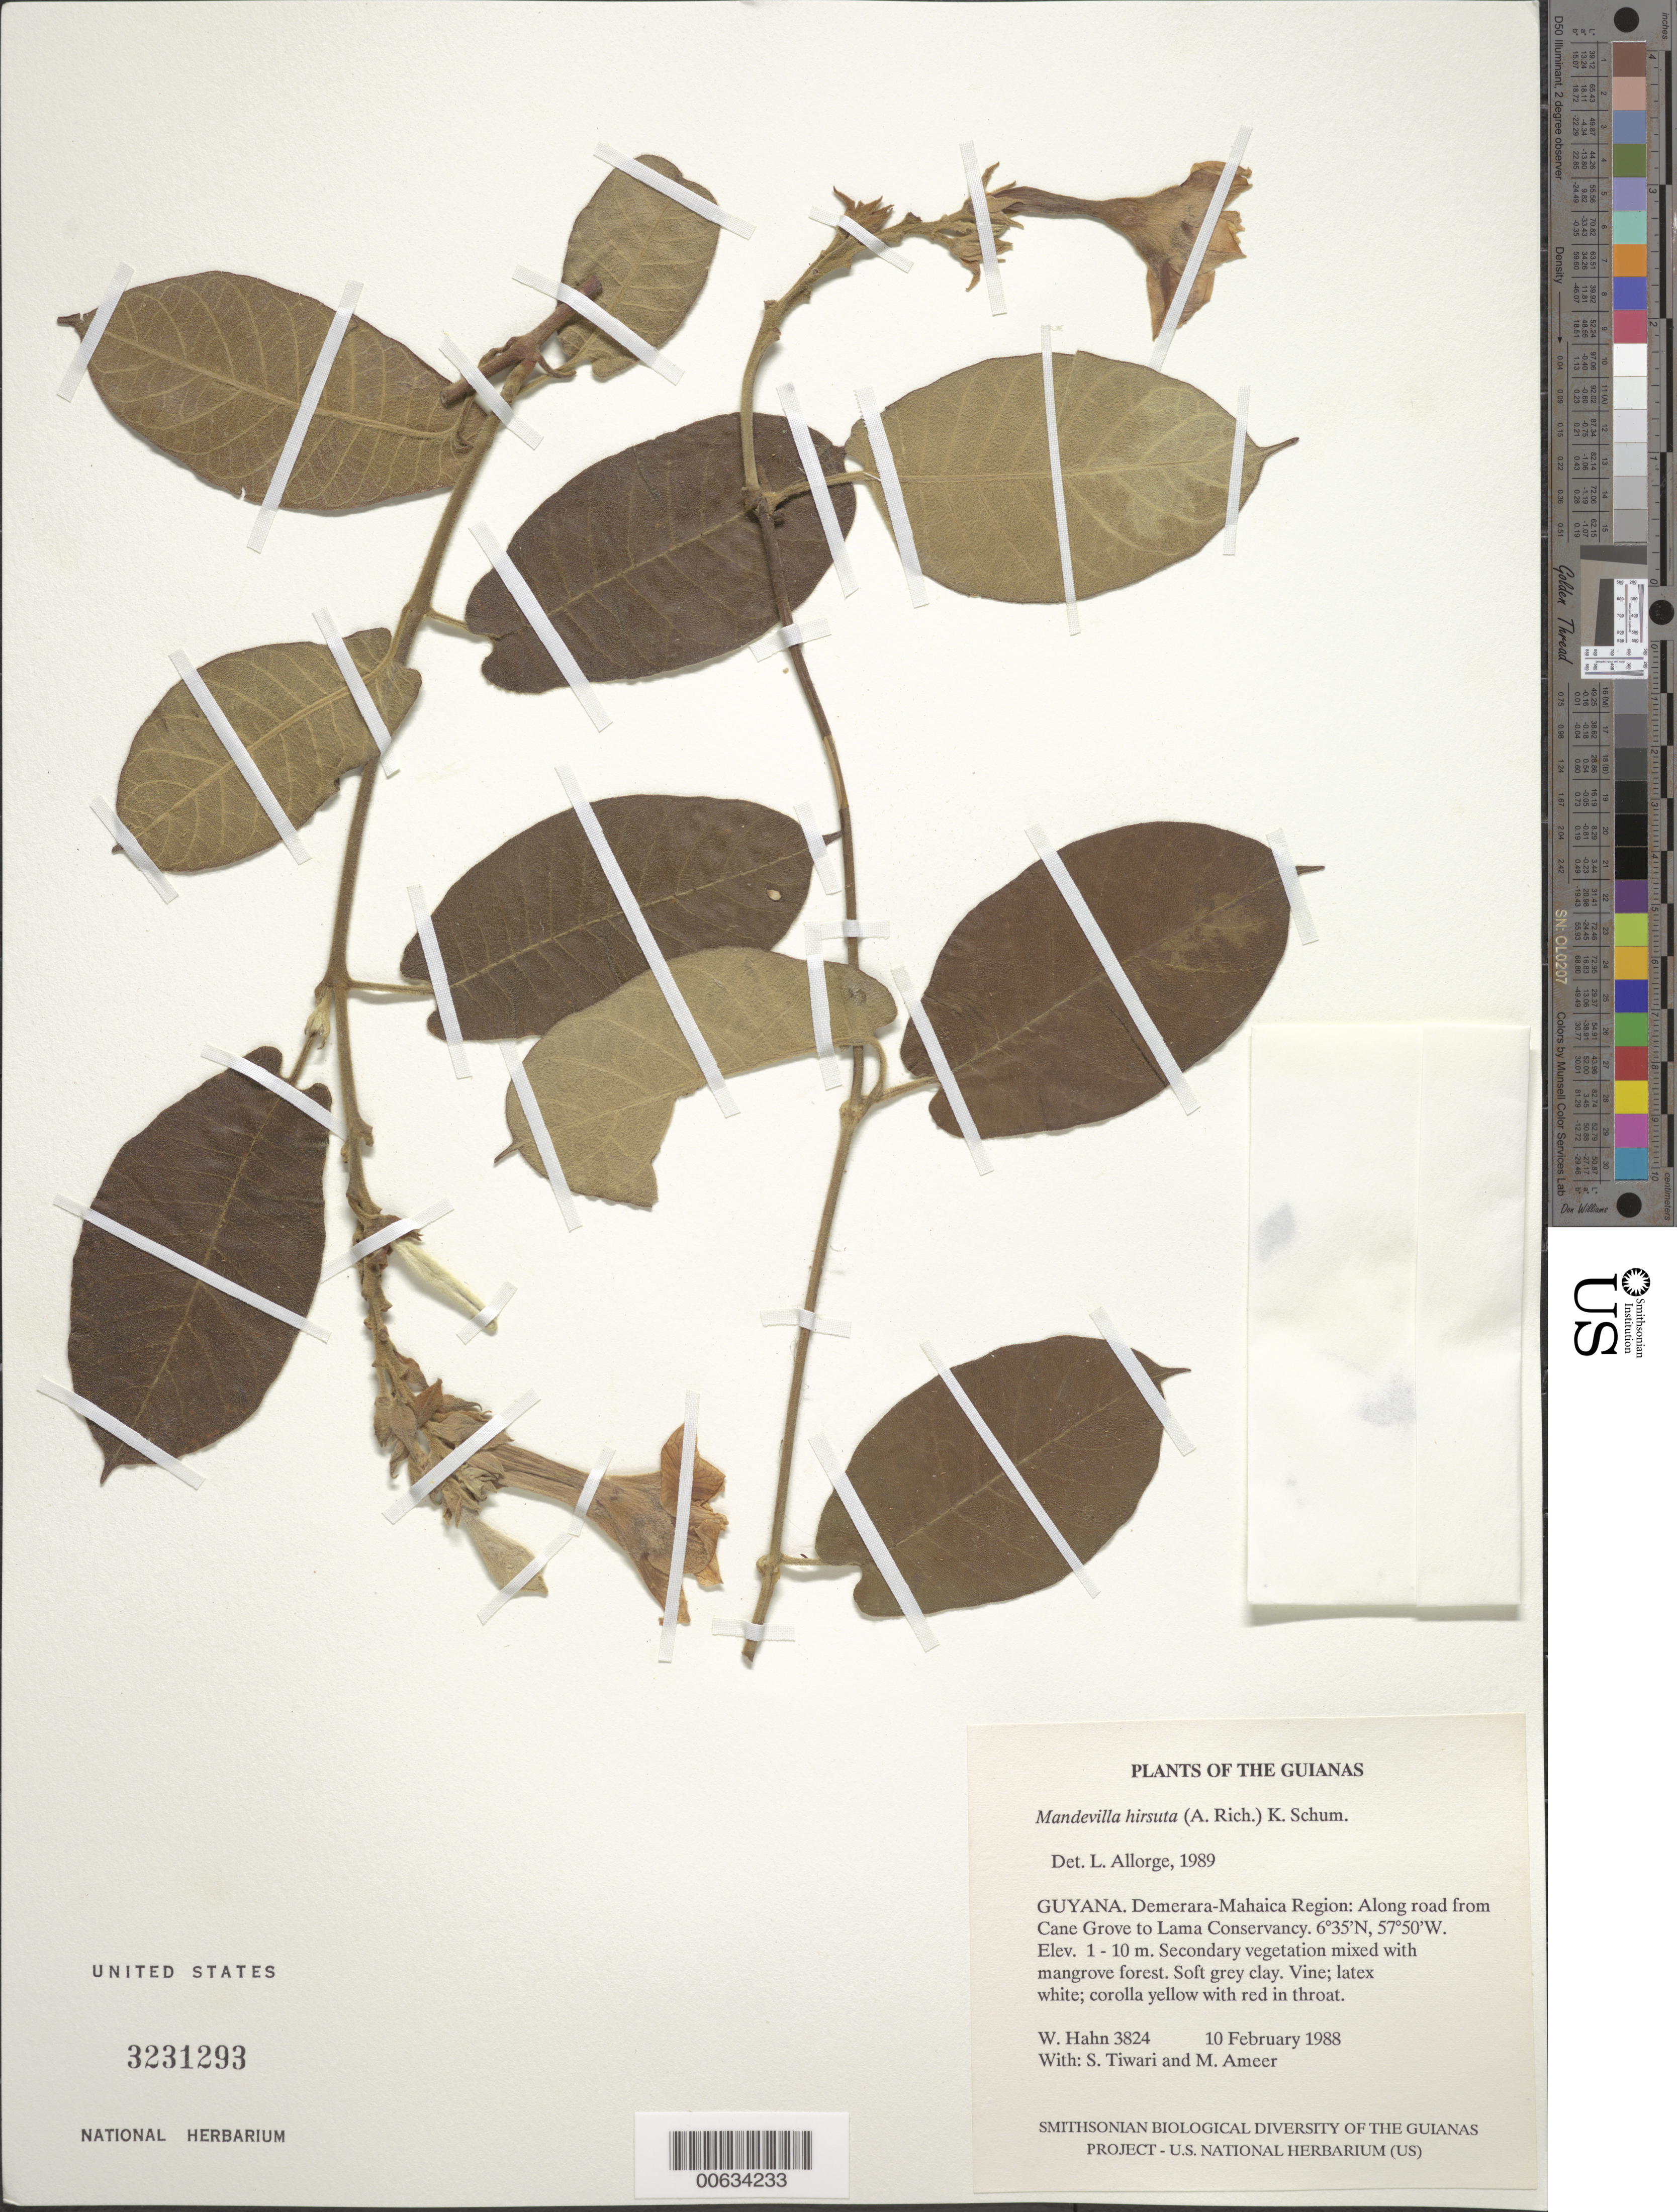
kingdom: Plantae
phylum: Tracheophyta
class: Magnoliopsida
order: Gentianales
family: Apocynaceae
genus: Mandevilla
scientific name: Mandevilla hirsuta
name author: (Rich.) K. Schum.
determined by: Allorge, L.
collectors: W. Hahn, S. Tiwari & M. Ameer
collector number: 3824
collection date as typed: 10 February 1988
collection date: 1988-02-10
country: Guyana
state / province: Demerara-Mahaica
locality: Along road from Cane Grove to Lama Conservancy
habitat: Secondary vegetation mixed with mangrove forest. Soft grey clay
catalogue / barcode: US 3231293